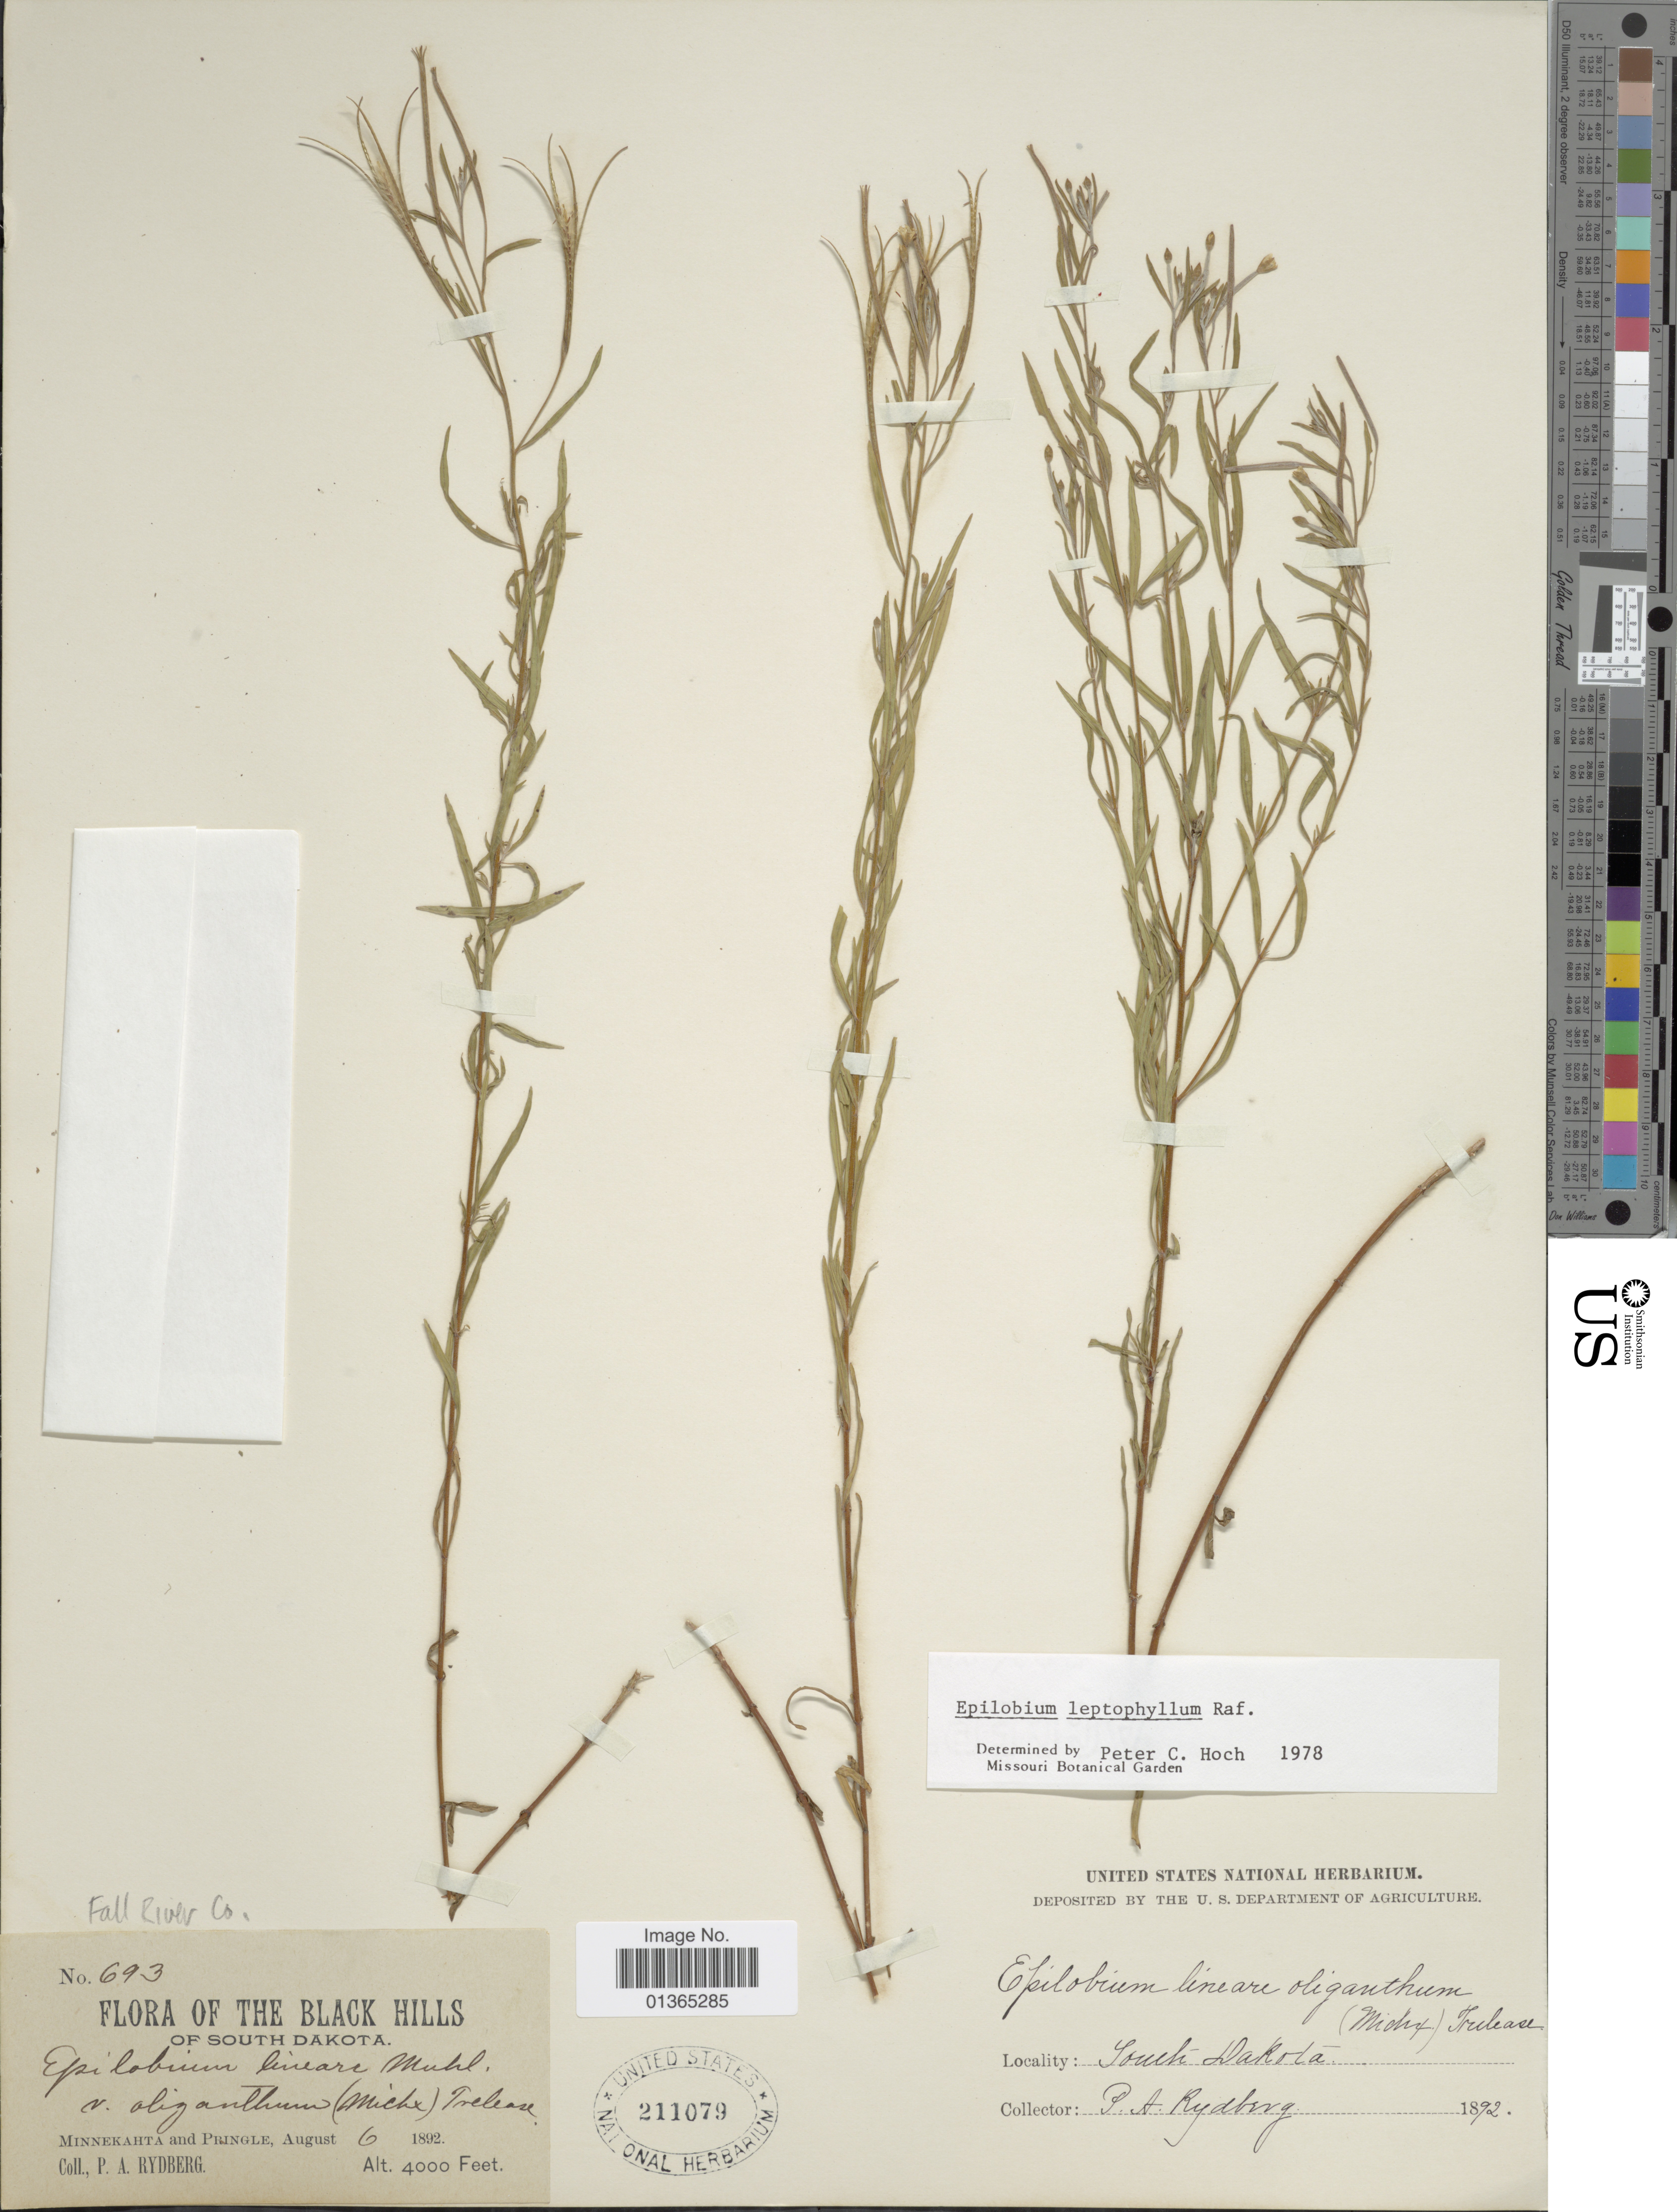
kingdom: Plantae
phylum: Tracheophyta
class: Magnoliopsida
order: Myrtales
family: Onagraceae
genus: Epilobium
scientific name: Epilobium leptophyllum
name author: Raf.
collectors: P. A. Rydberg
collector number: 693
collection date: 1892-08-06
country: United States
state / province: South Dakota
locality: Black Hills. Minnekahta and Pringle. Fall River Co.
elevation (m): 1219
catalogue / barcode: US 211079